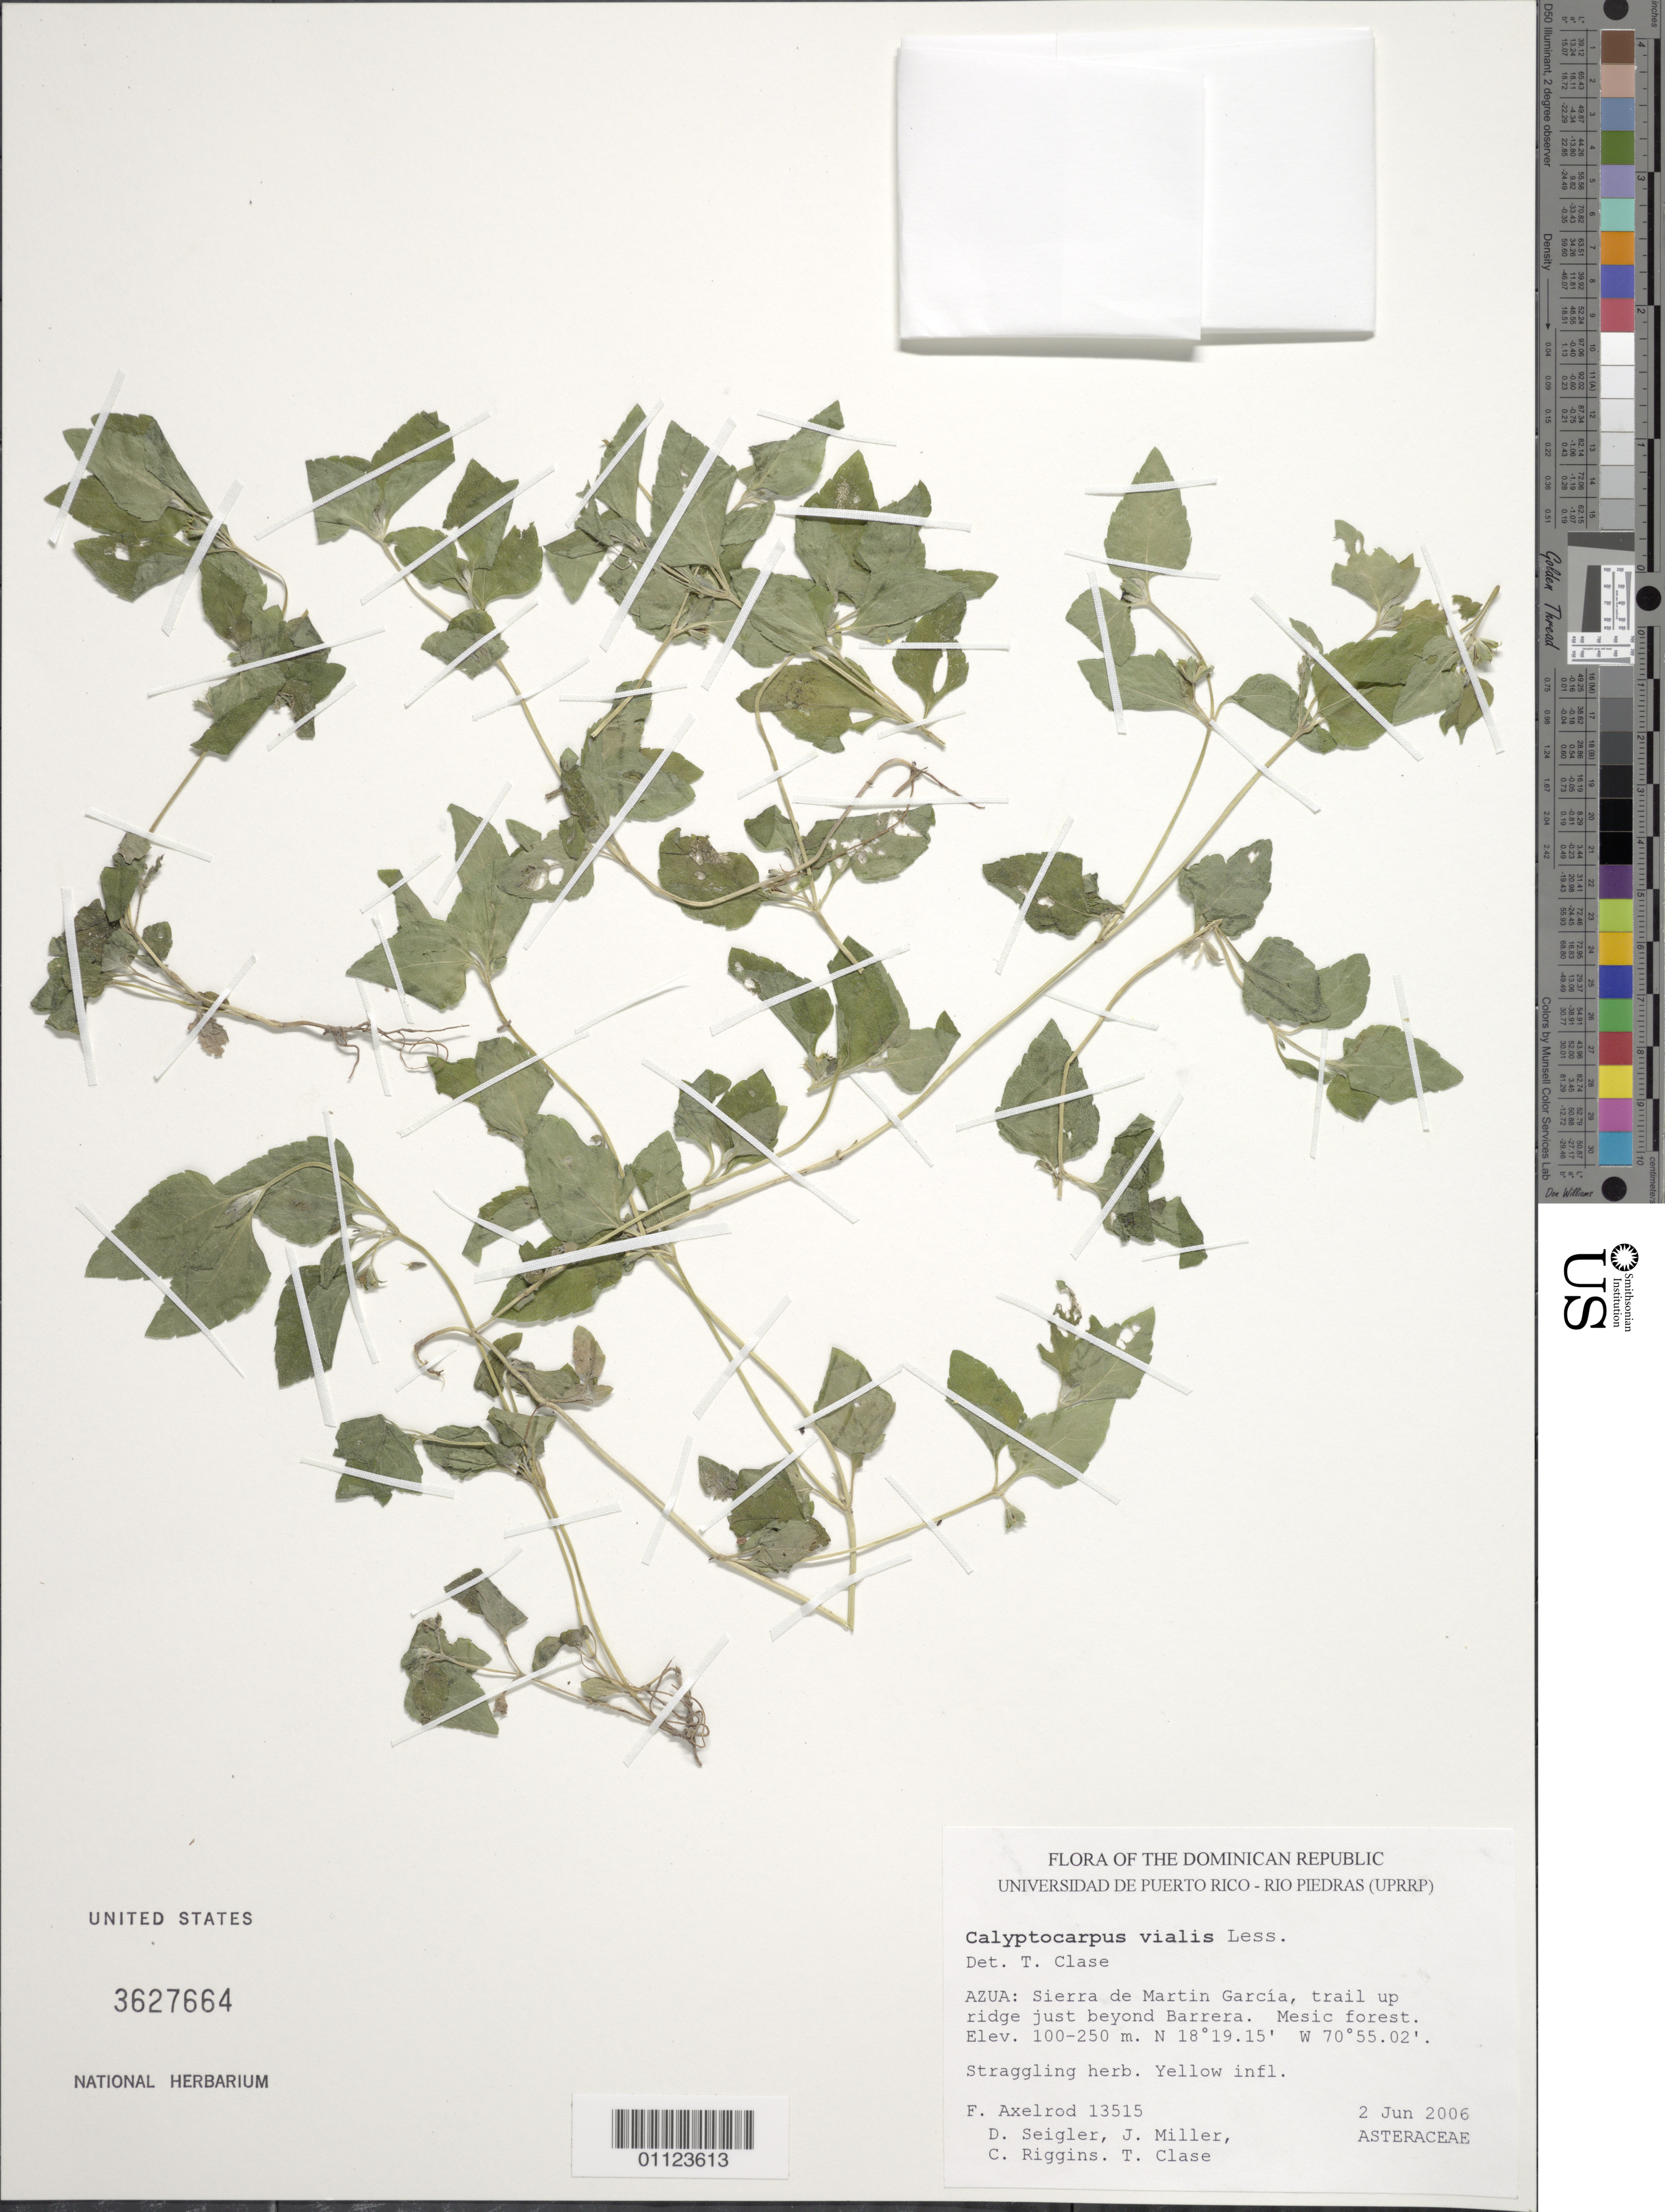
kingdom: Plantae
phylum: Tracheophyta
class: Magnoliopsida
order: Asterales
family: Asteraceae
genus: Calyptocarpus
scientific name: Calyptocarpus vialis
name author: Less.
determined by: Clase, T.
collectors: F. S. Axelrod, D. Seigler, J. Miller, C. Riggins & T. Clase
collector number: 13515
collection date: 2006-06-02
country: Dominican Republic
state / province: Azua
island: Hispaniola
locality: Sierra de Martin Garcia, trail up ridge just beyond Barrera.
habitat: Mesic forest.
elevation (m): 100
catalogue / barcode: US 3627664